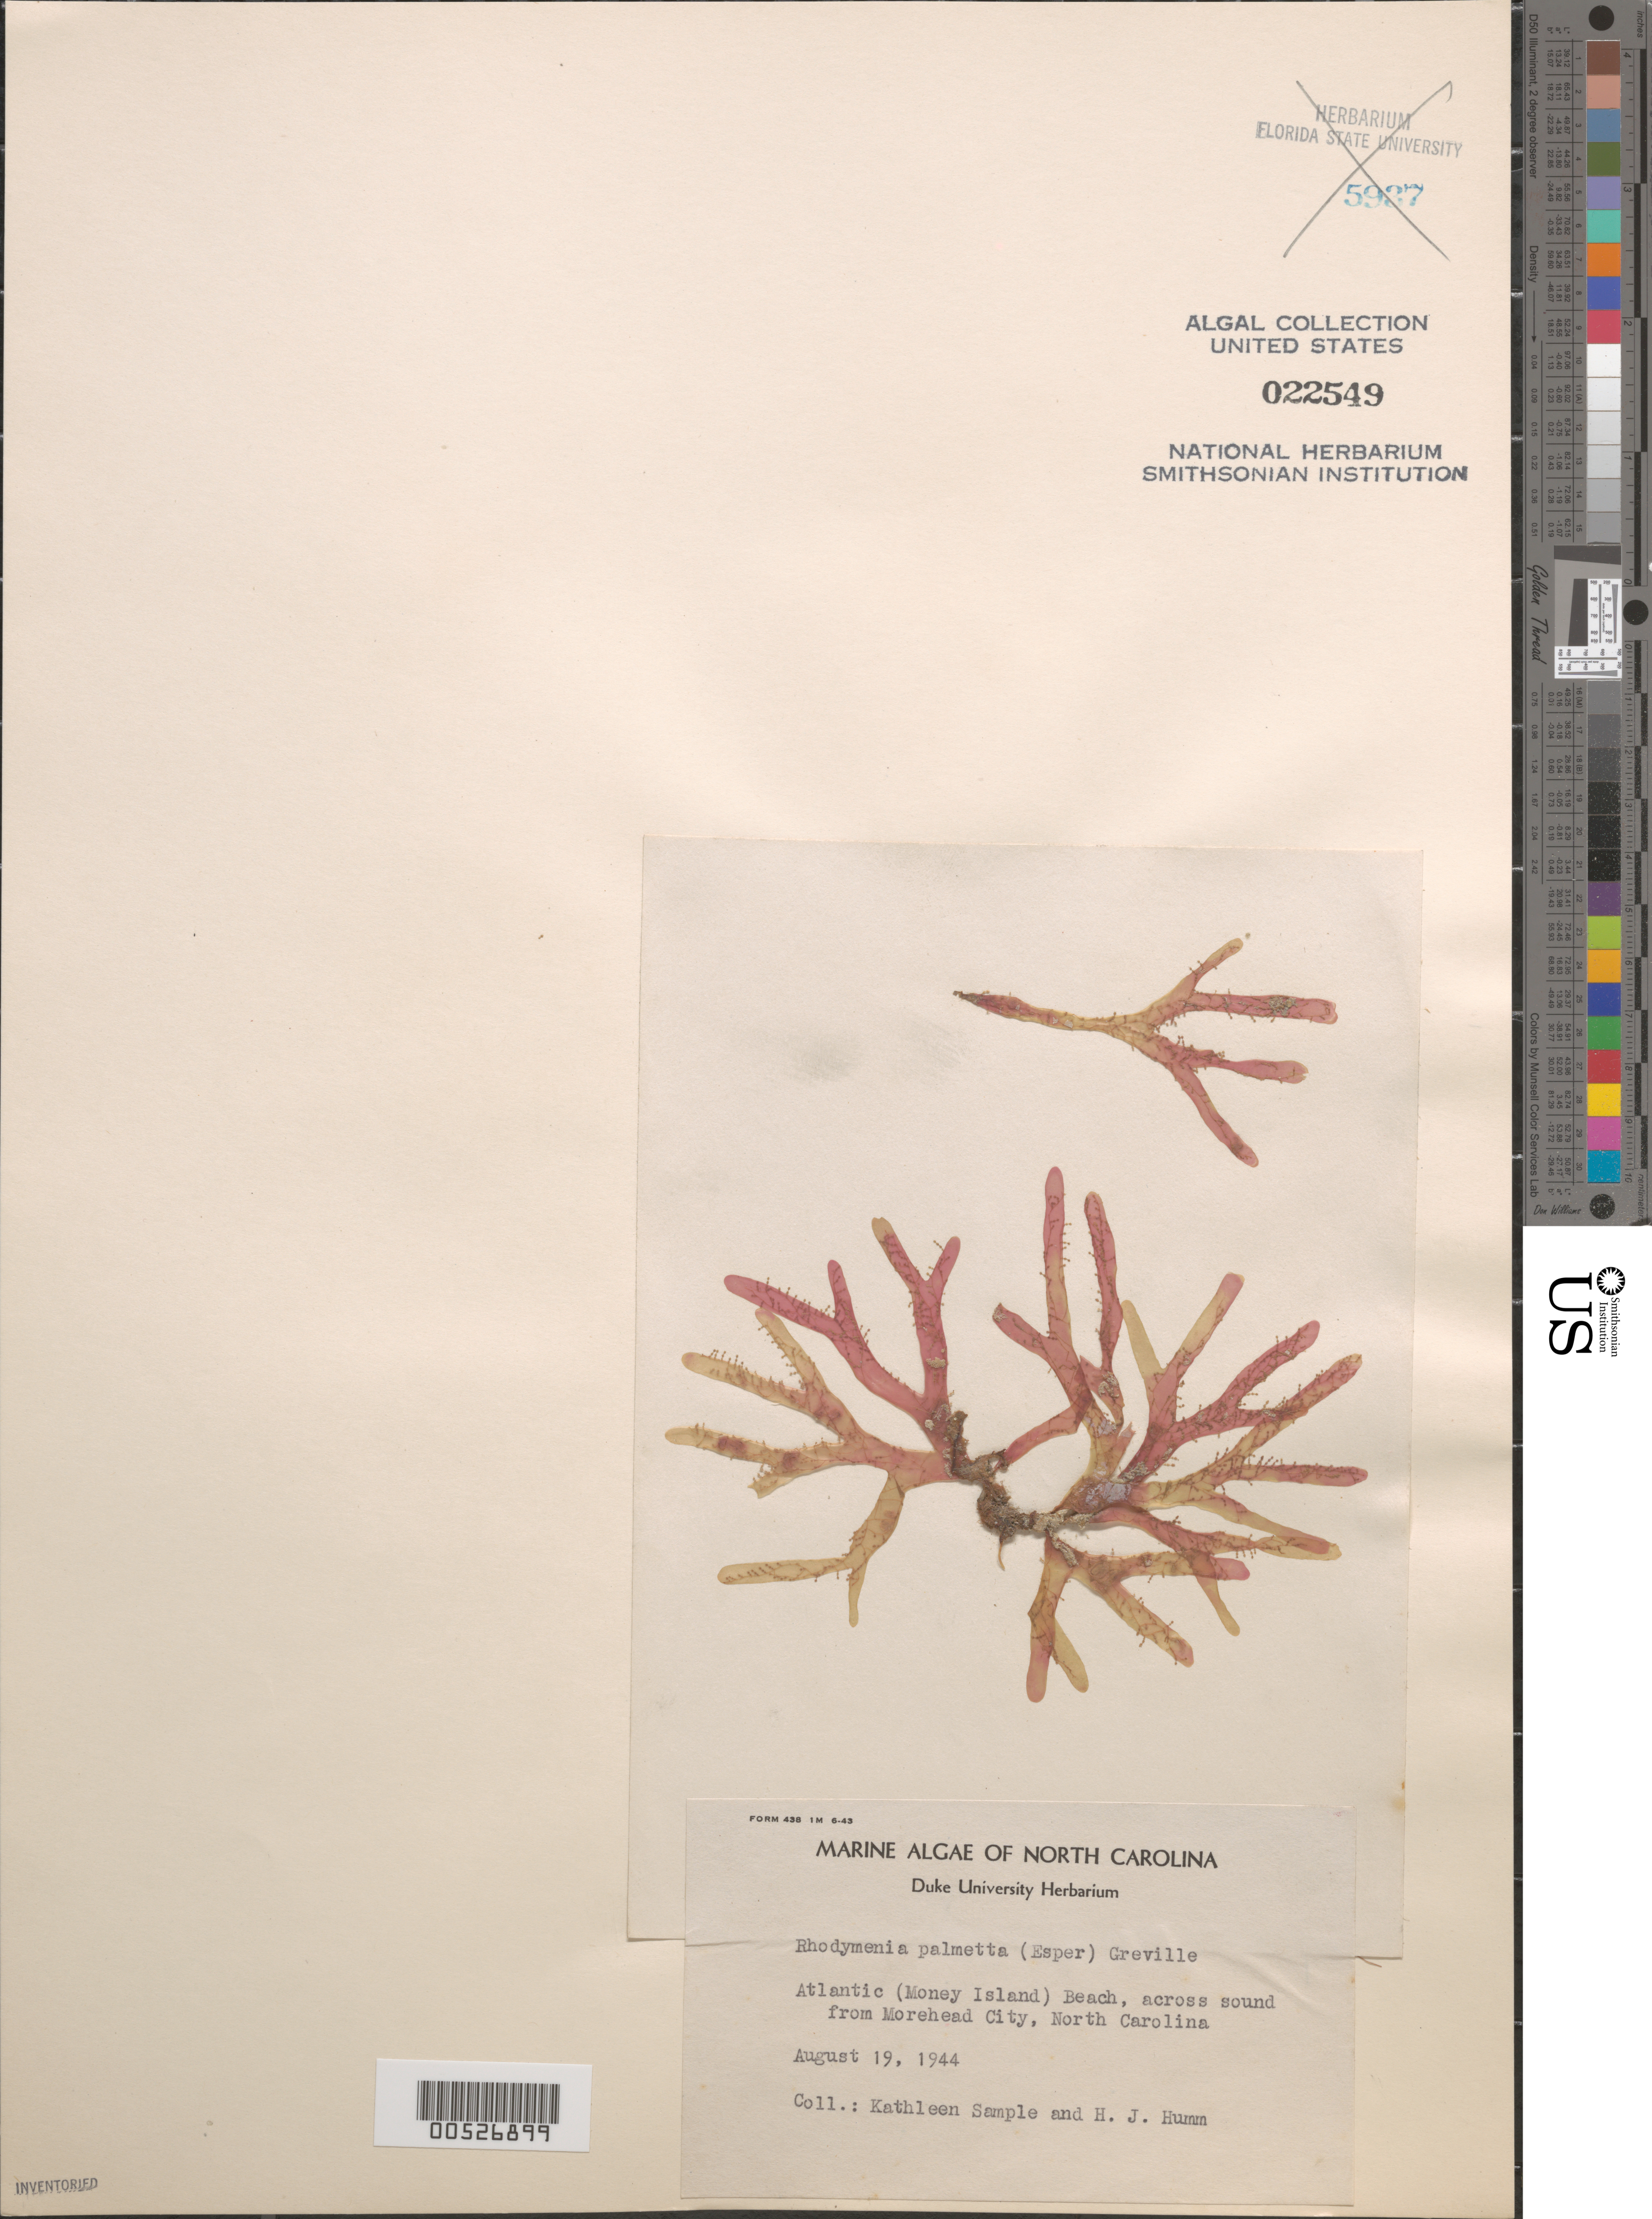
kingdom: Plantae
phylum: Rhodophyta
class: Florideophyceae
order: Rhodymeniales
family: Rhodymeniaceae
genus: Rhodymenia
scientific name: Rhodymenia pseudopalmata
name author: (J.V.Lamouroux) P.C. Silva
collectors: K. Sample & H. J. Humm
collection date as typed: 19 Aug 1944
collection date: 1944-08-19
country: United States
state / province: North Carolina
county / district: Carteret County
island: Bogue Banks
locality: Atlantic Beach (Money Island Beach), across Bogue Sound from Morehead City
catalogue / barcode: US 22549